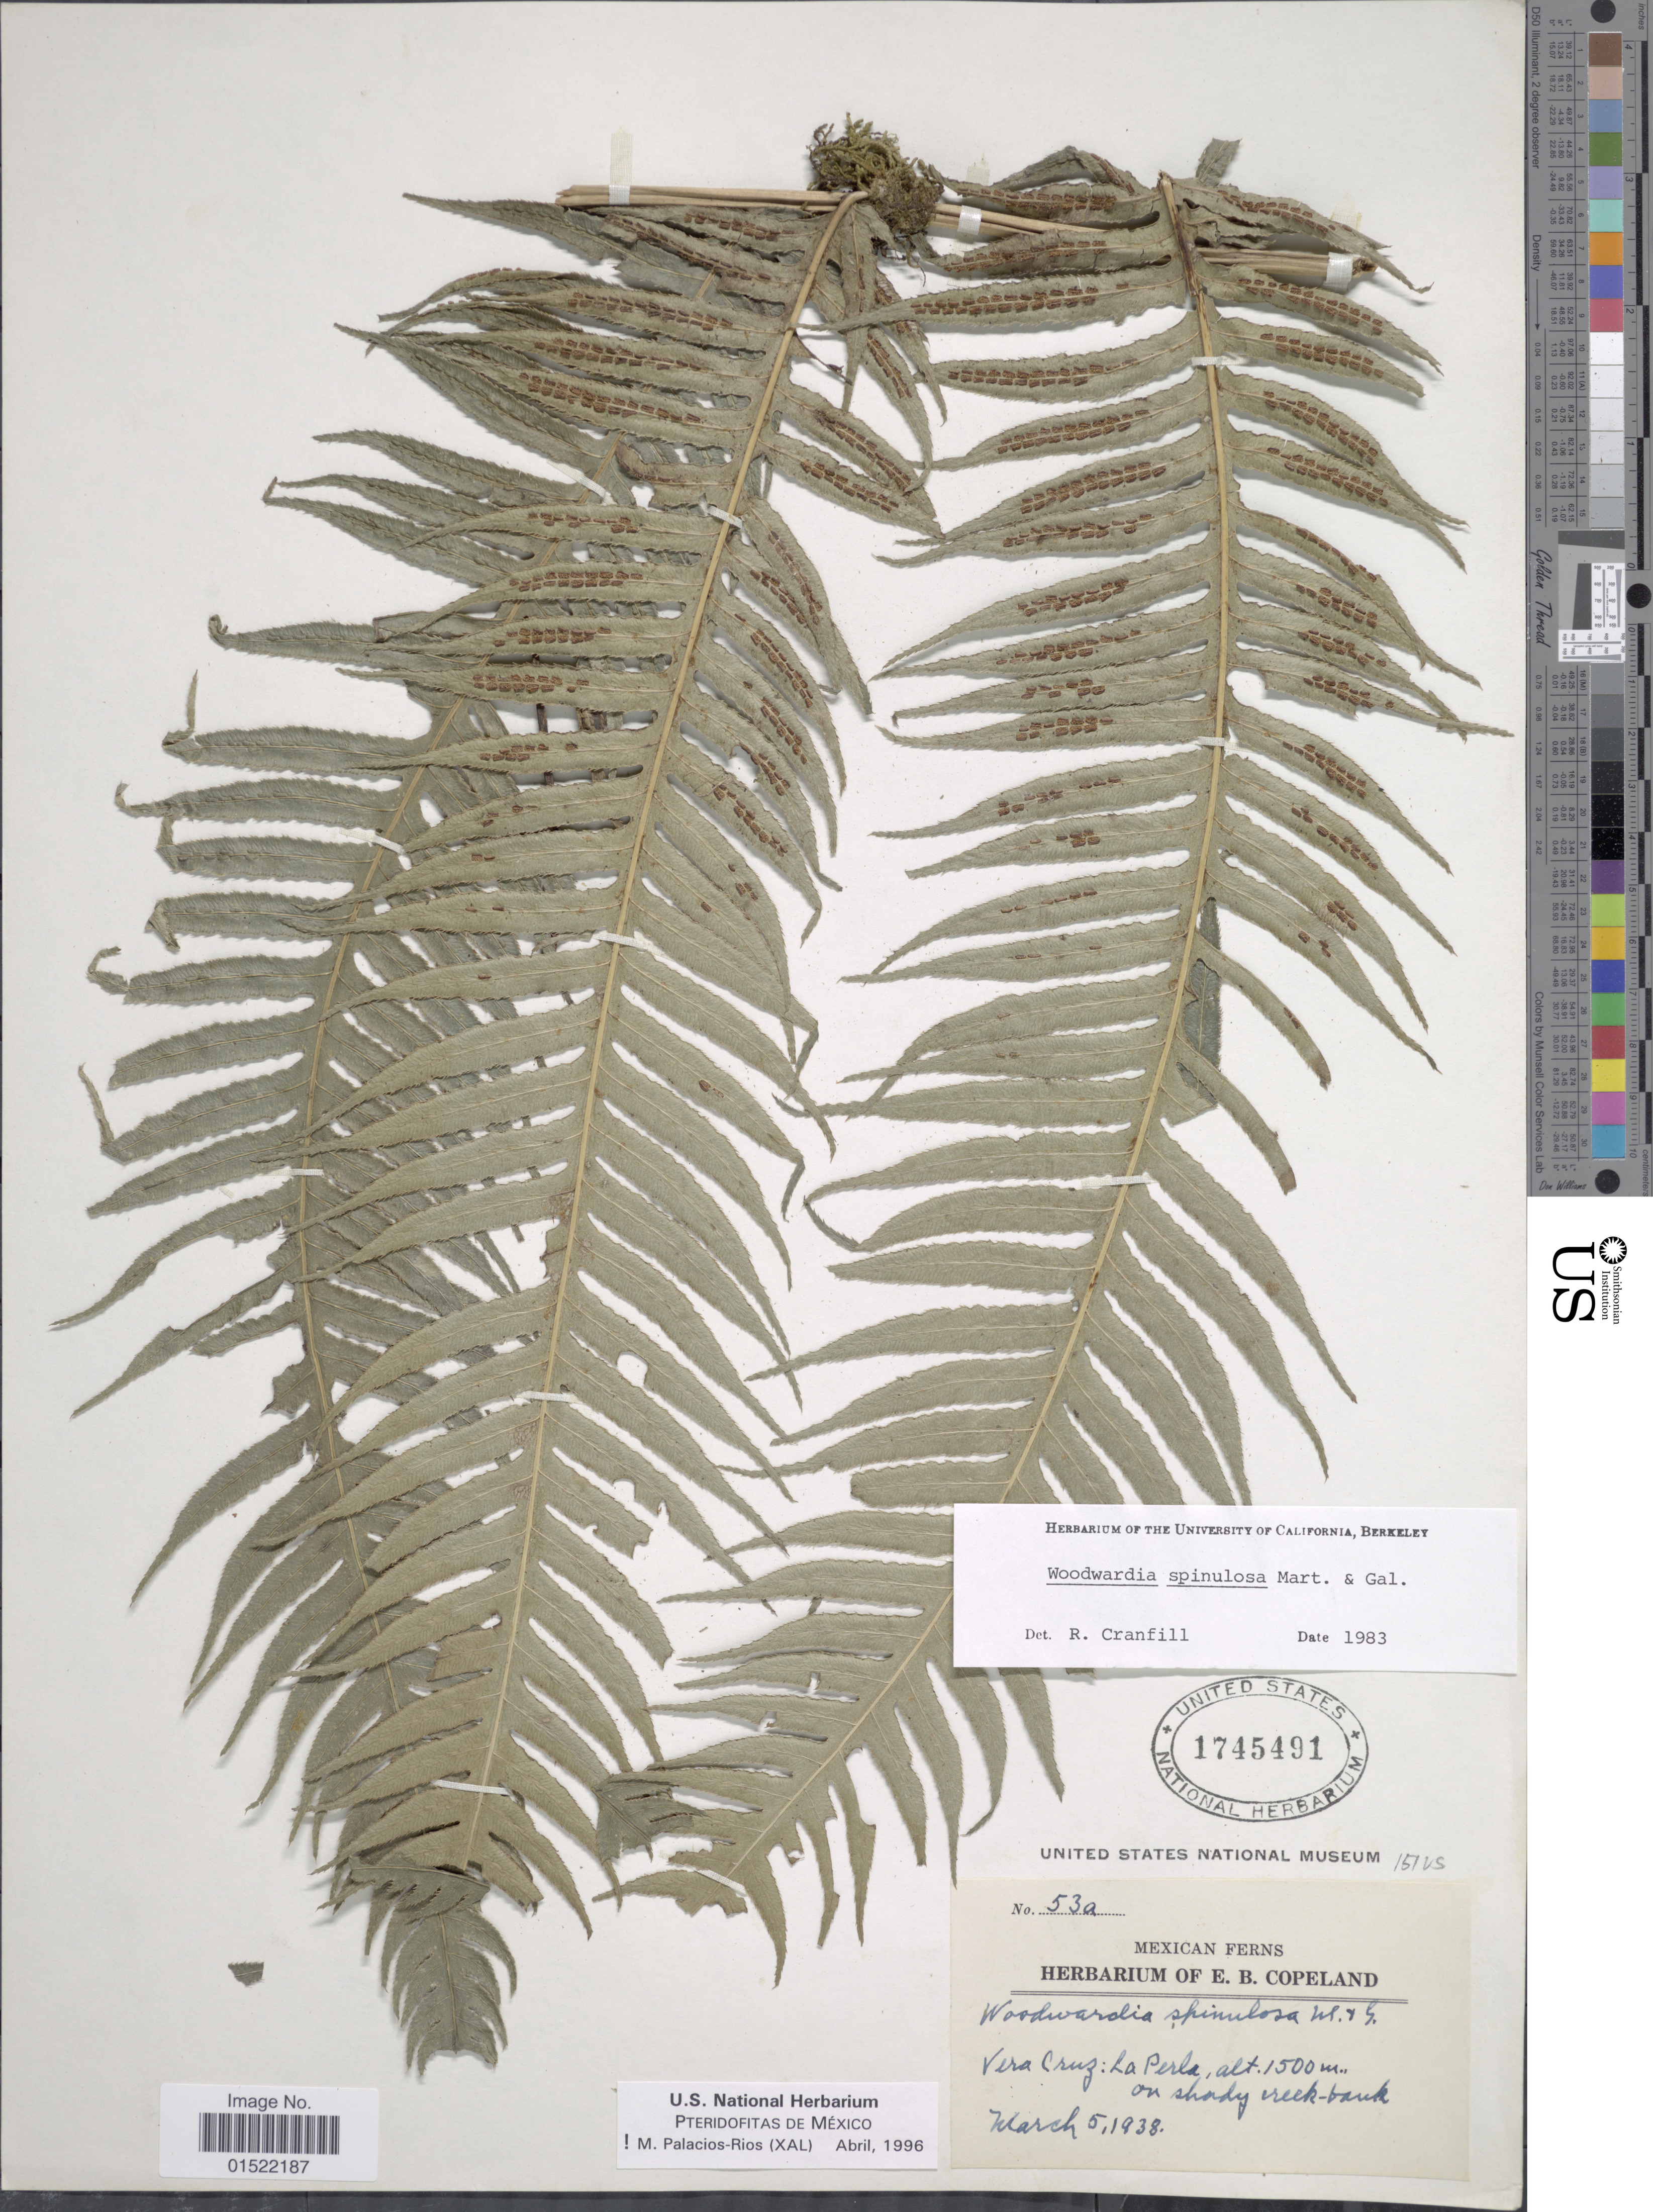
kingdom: Plantae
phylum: Tracheophyta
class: Polypodiopsida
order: Polypodiales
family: Blechnaceae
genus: Woodwardia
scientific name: Woodwardia spinulosa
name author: M. Martens & Galeotti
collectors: ex herb. E. B. Copeland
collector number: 53a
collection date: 1938-03-05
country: Mexico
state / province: Veracruz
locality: Vera Cruz: La Perla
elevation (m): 1500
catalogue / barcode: US 1745491